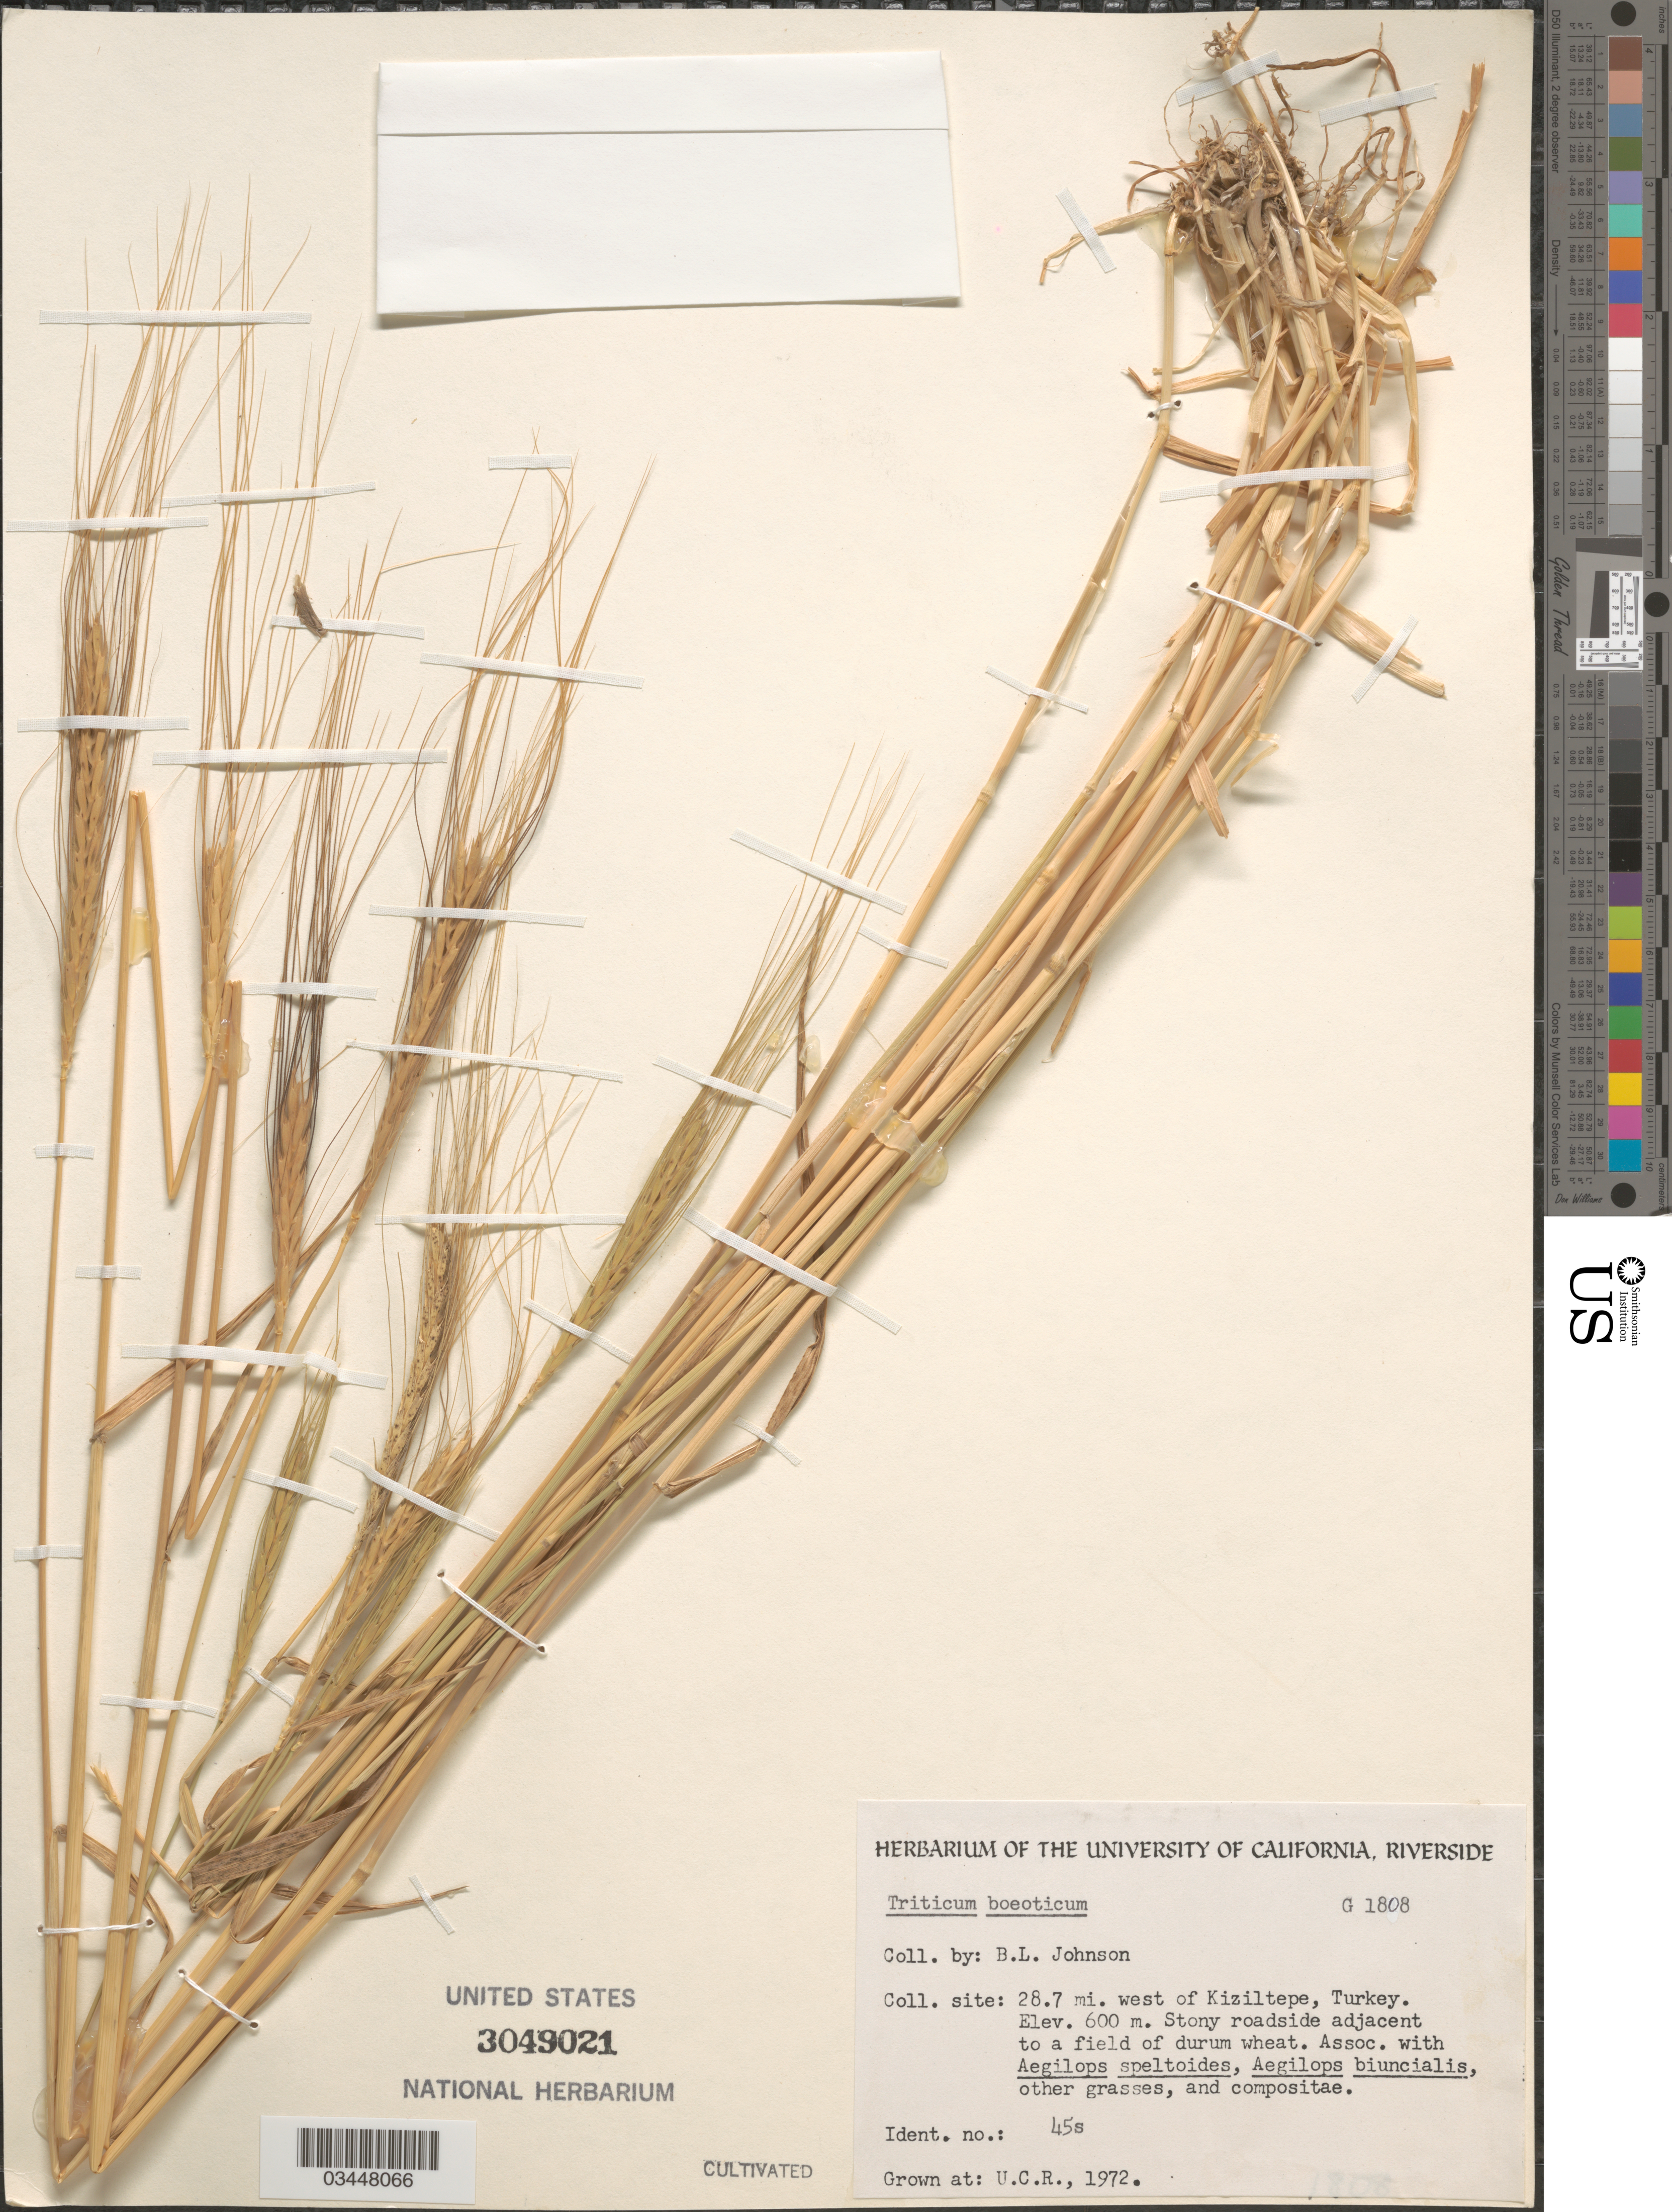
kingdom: Plantae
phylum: Tracheophyta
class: Liliopsida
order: Poales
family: Poaceae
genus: Triticum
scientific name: Triticum boeoticum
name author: Boiss.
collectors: ex herb. Univ. of California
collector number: G1808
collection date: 1972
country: United States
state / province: California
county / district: Riverside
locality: U.C.R.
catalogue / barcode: US 3049021